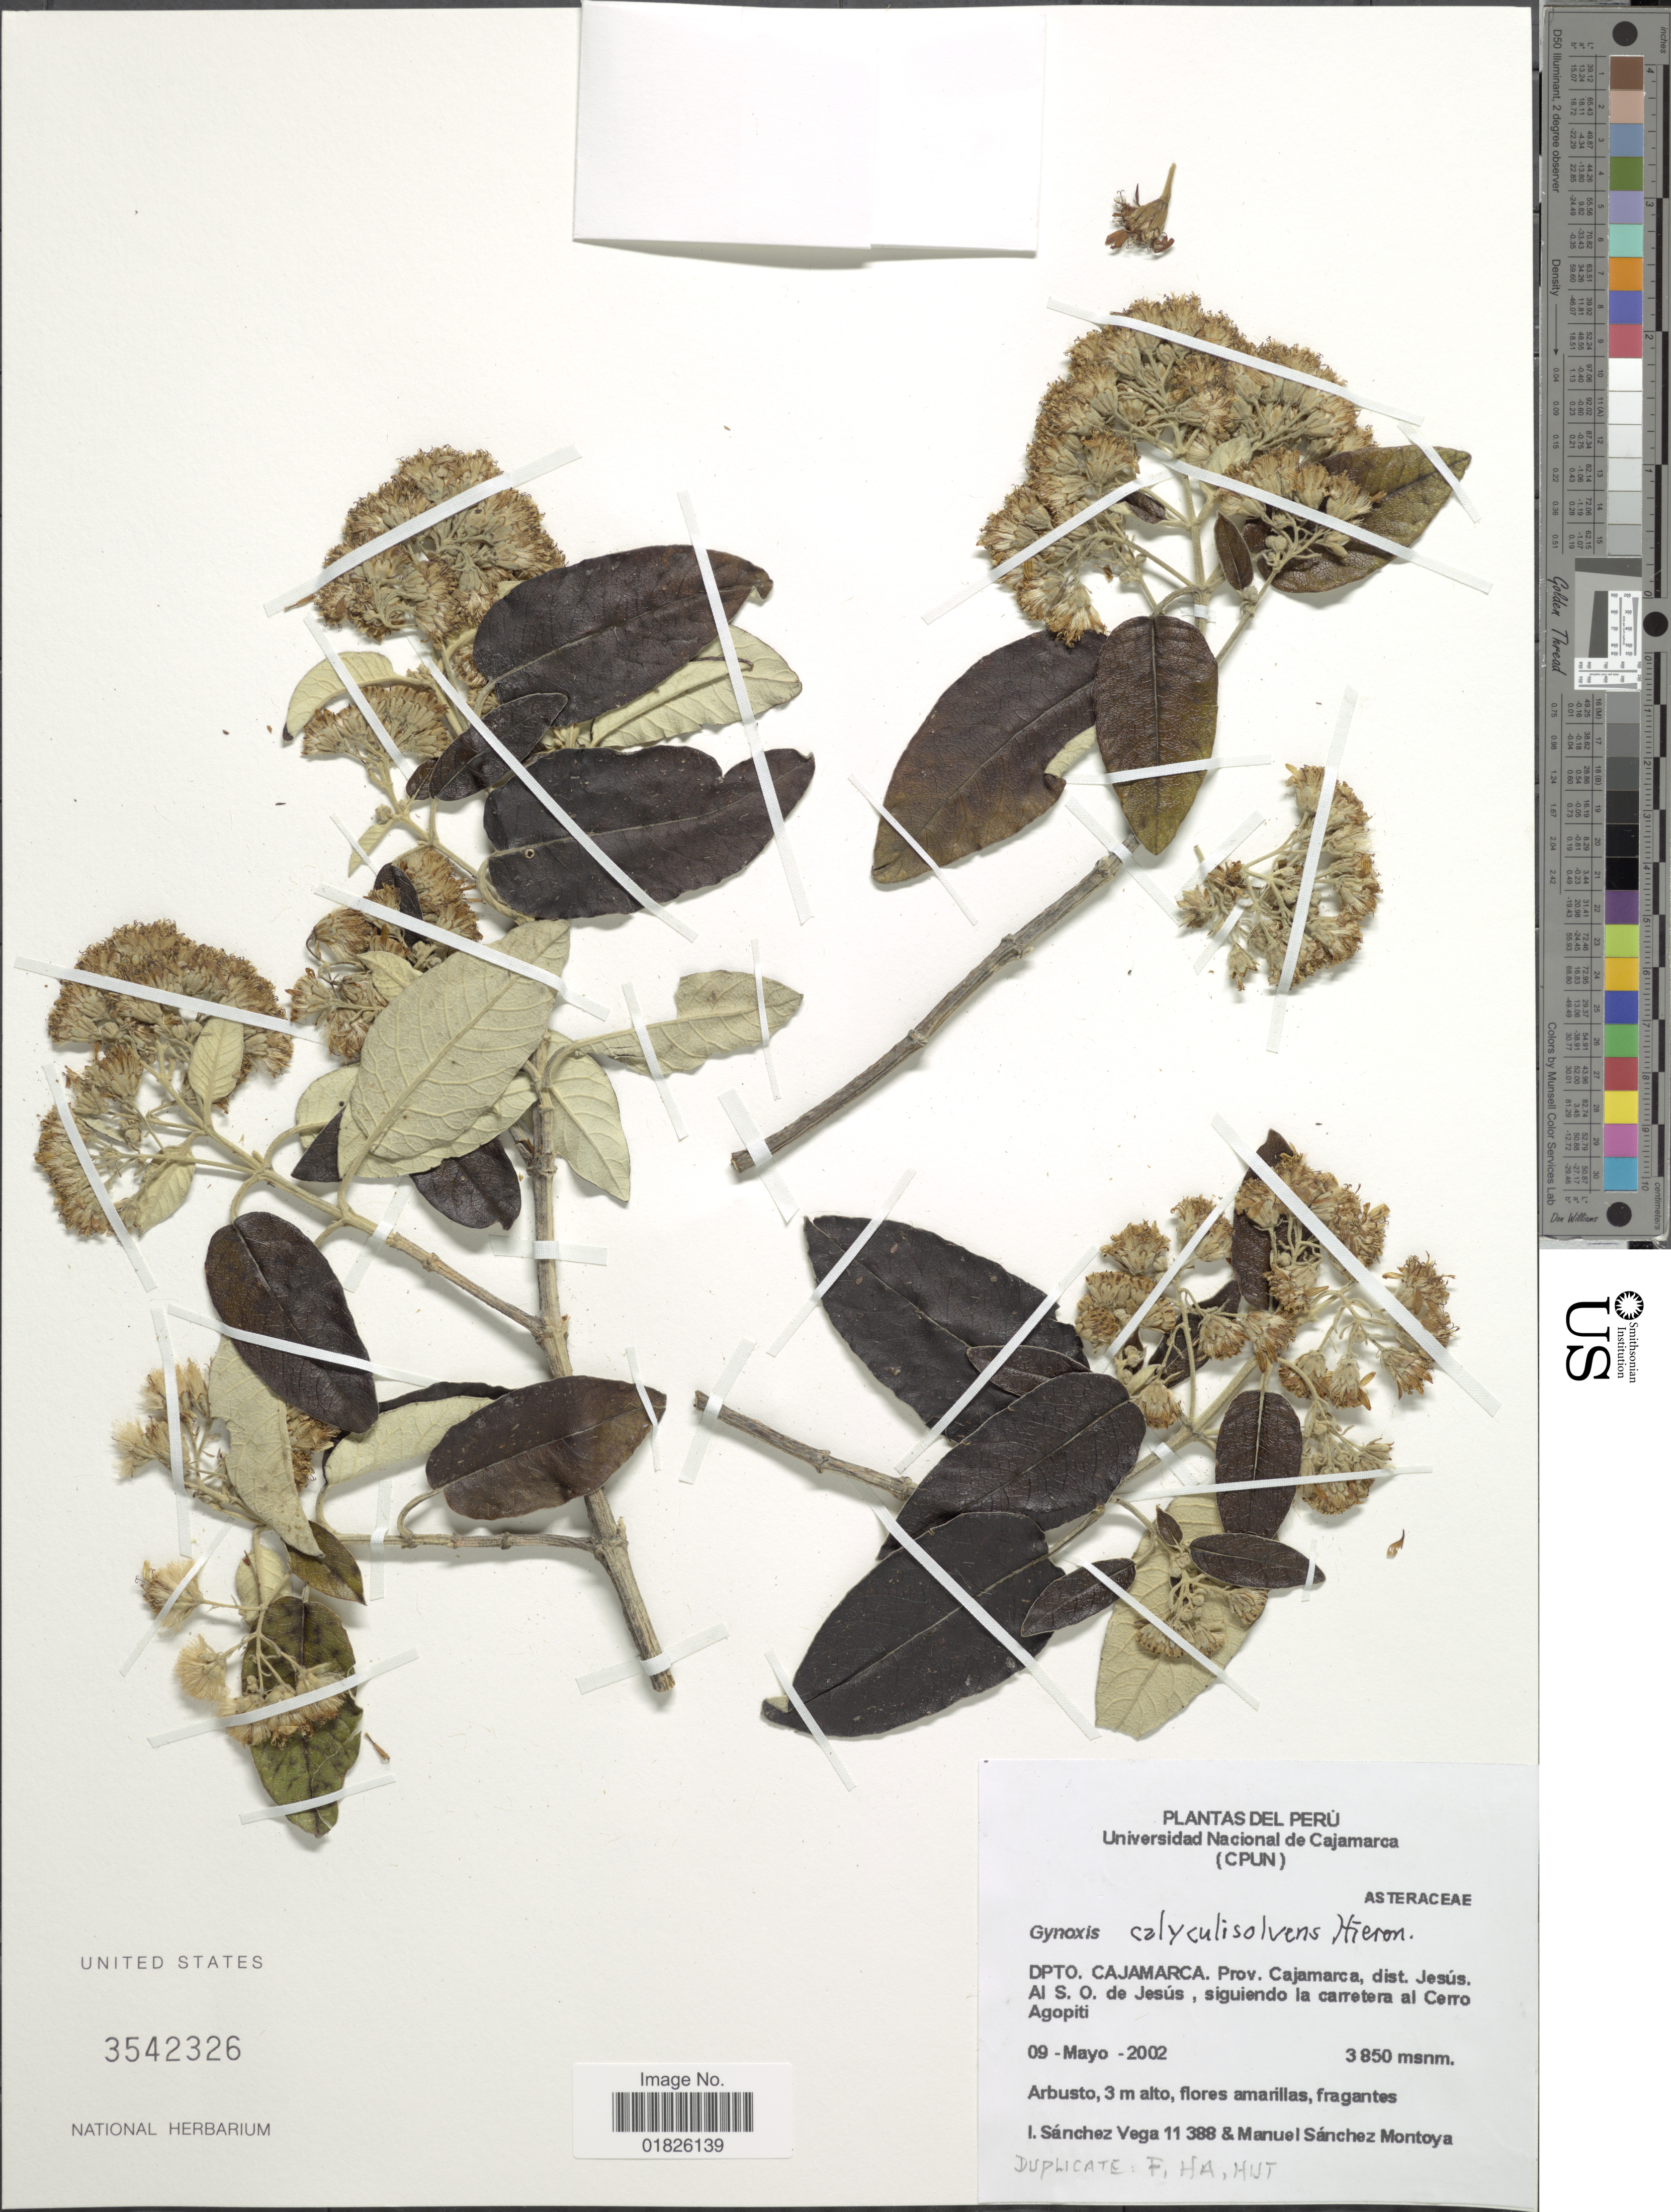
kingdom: Plantae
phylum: Tracheophyta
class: Magnoliopsida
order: Asterales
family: Asteraceae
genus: Gynoxys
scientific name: Gynoxys calyculisolvens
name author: Hieron.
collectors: I. Sánchez Vega & M. Sánchez Montoya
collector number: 11388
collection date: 2002-05-09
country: Peru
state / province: Cajamarca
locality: Prov. Cajamarca, dist. Jesus Al S.O,. de Jesus, siguiendo la cerretera al Cerro Agopiti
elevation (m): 3850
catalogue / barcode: US 3542326